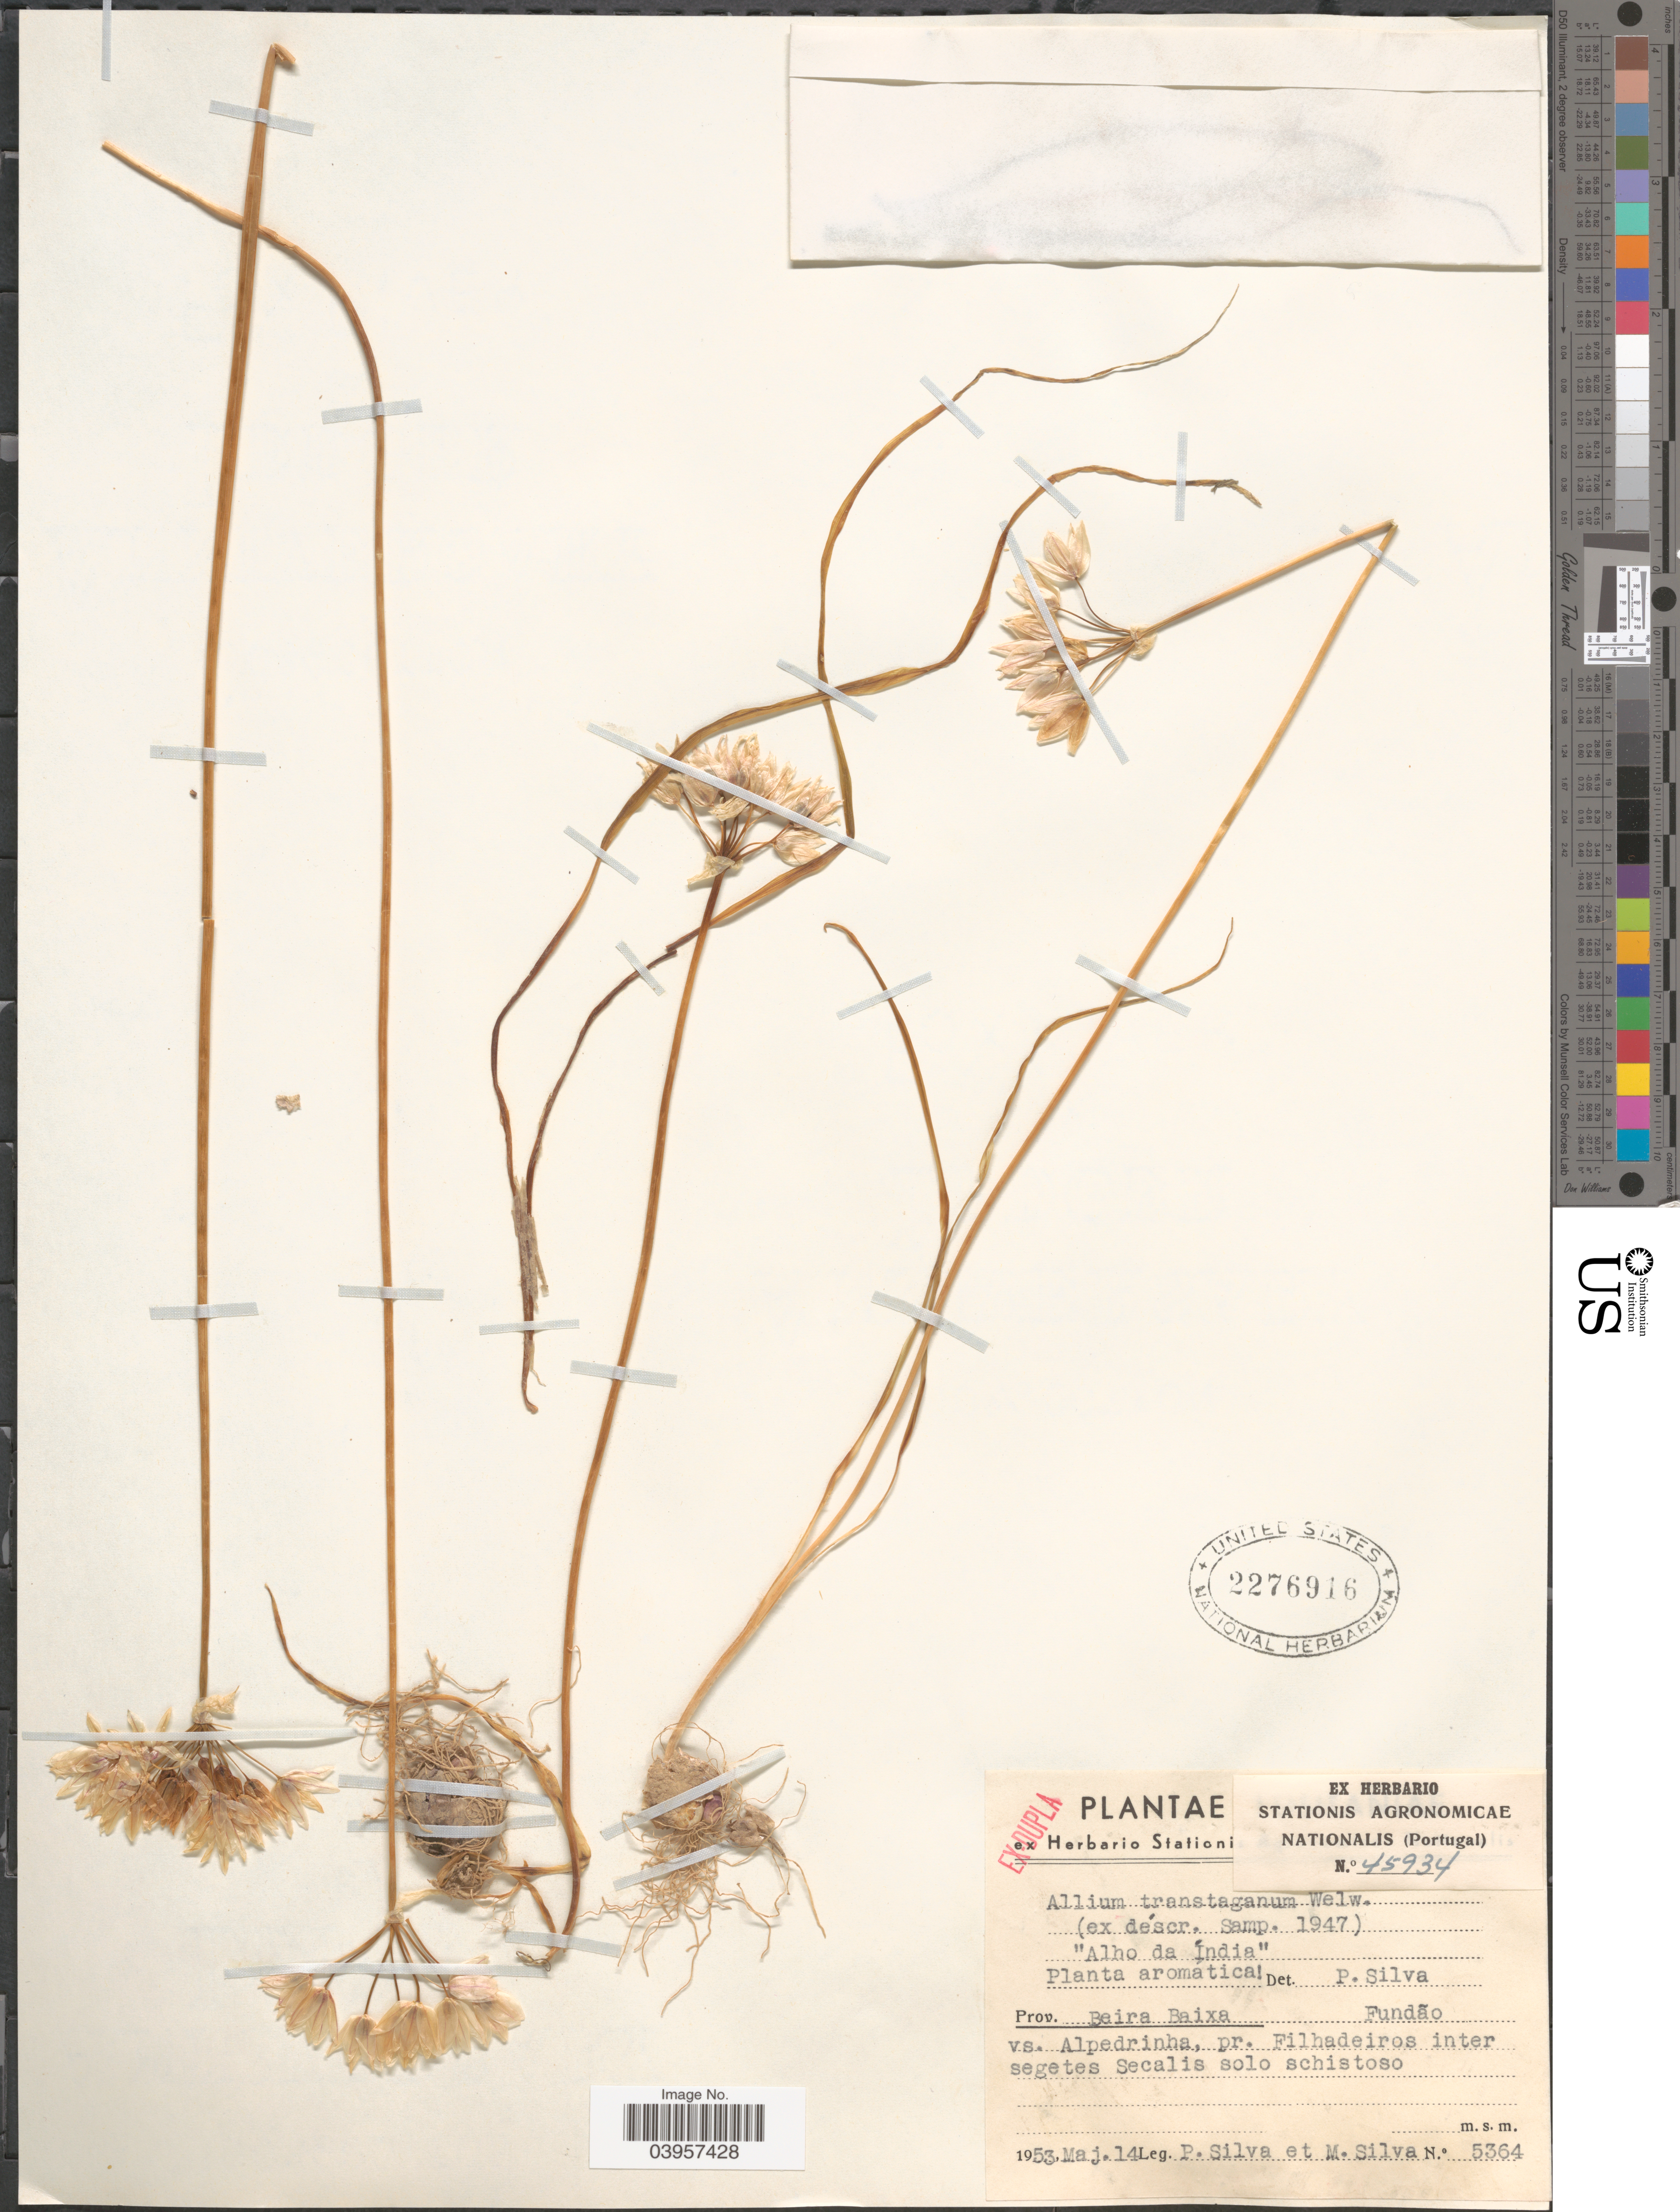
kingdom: Plantae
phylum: Tracheophyta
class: Liliopsida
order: Asparagales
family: Amaryllidaceae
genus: Allium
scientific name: Allium transtagana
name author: Welw. ex Samp.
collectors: P. Silva & M. Silva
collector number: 5364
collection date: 1953-05-14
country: Portugal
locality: Prov. Baira Baixa. Fundão vs. Alpedrinha, pr. Filhadeiros inter segetes Secalis solo schistoso.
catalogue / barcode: US 2276916